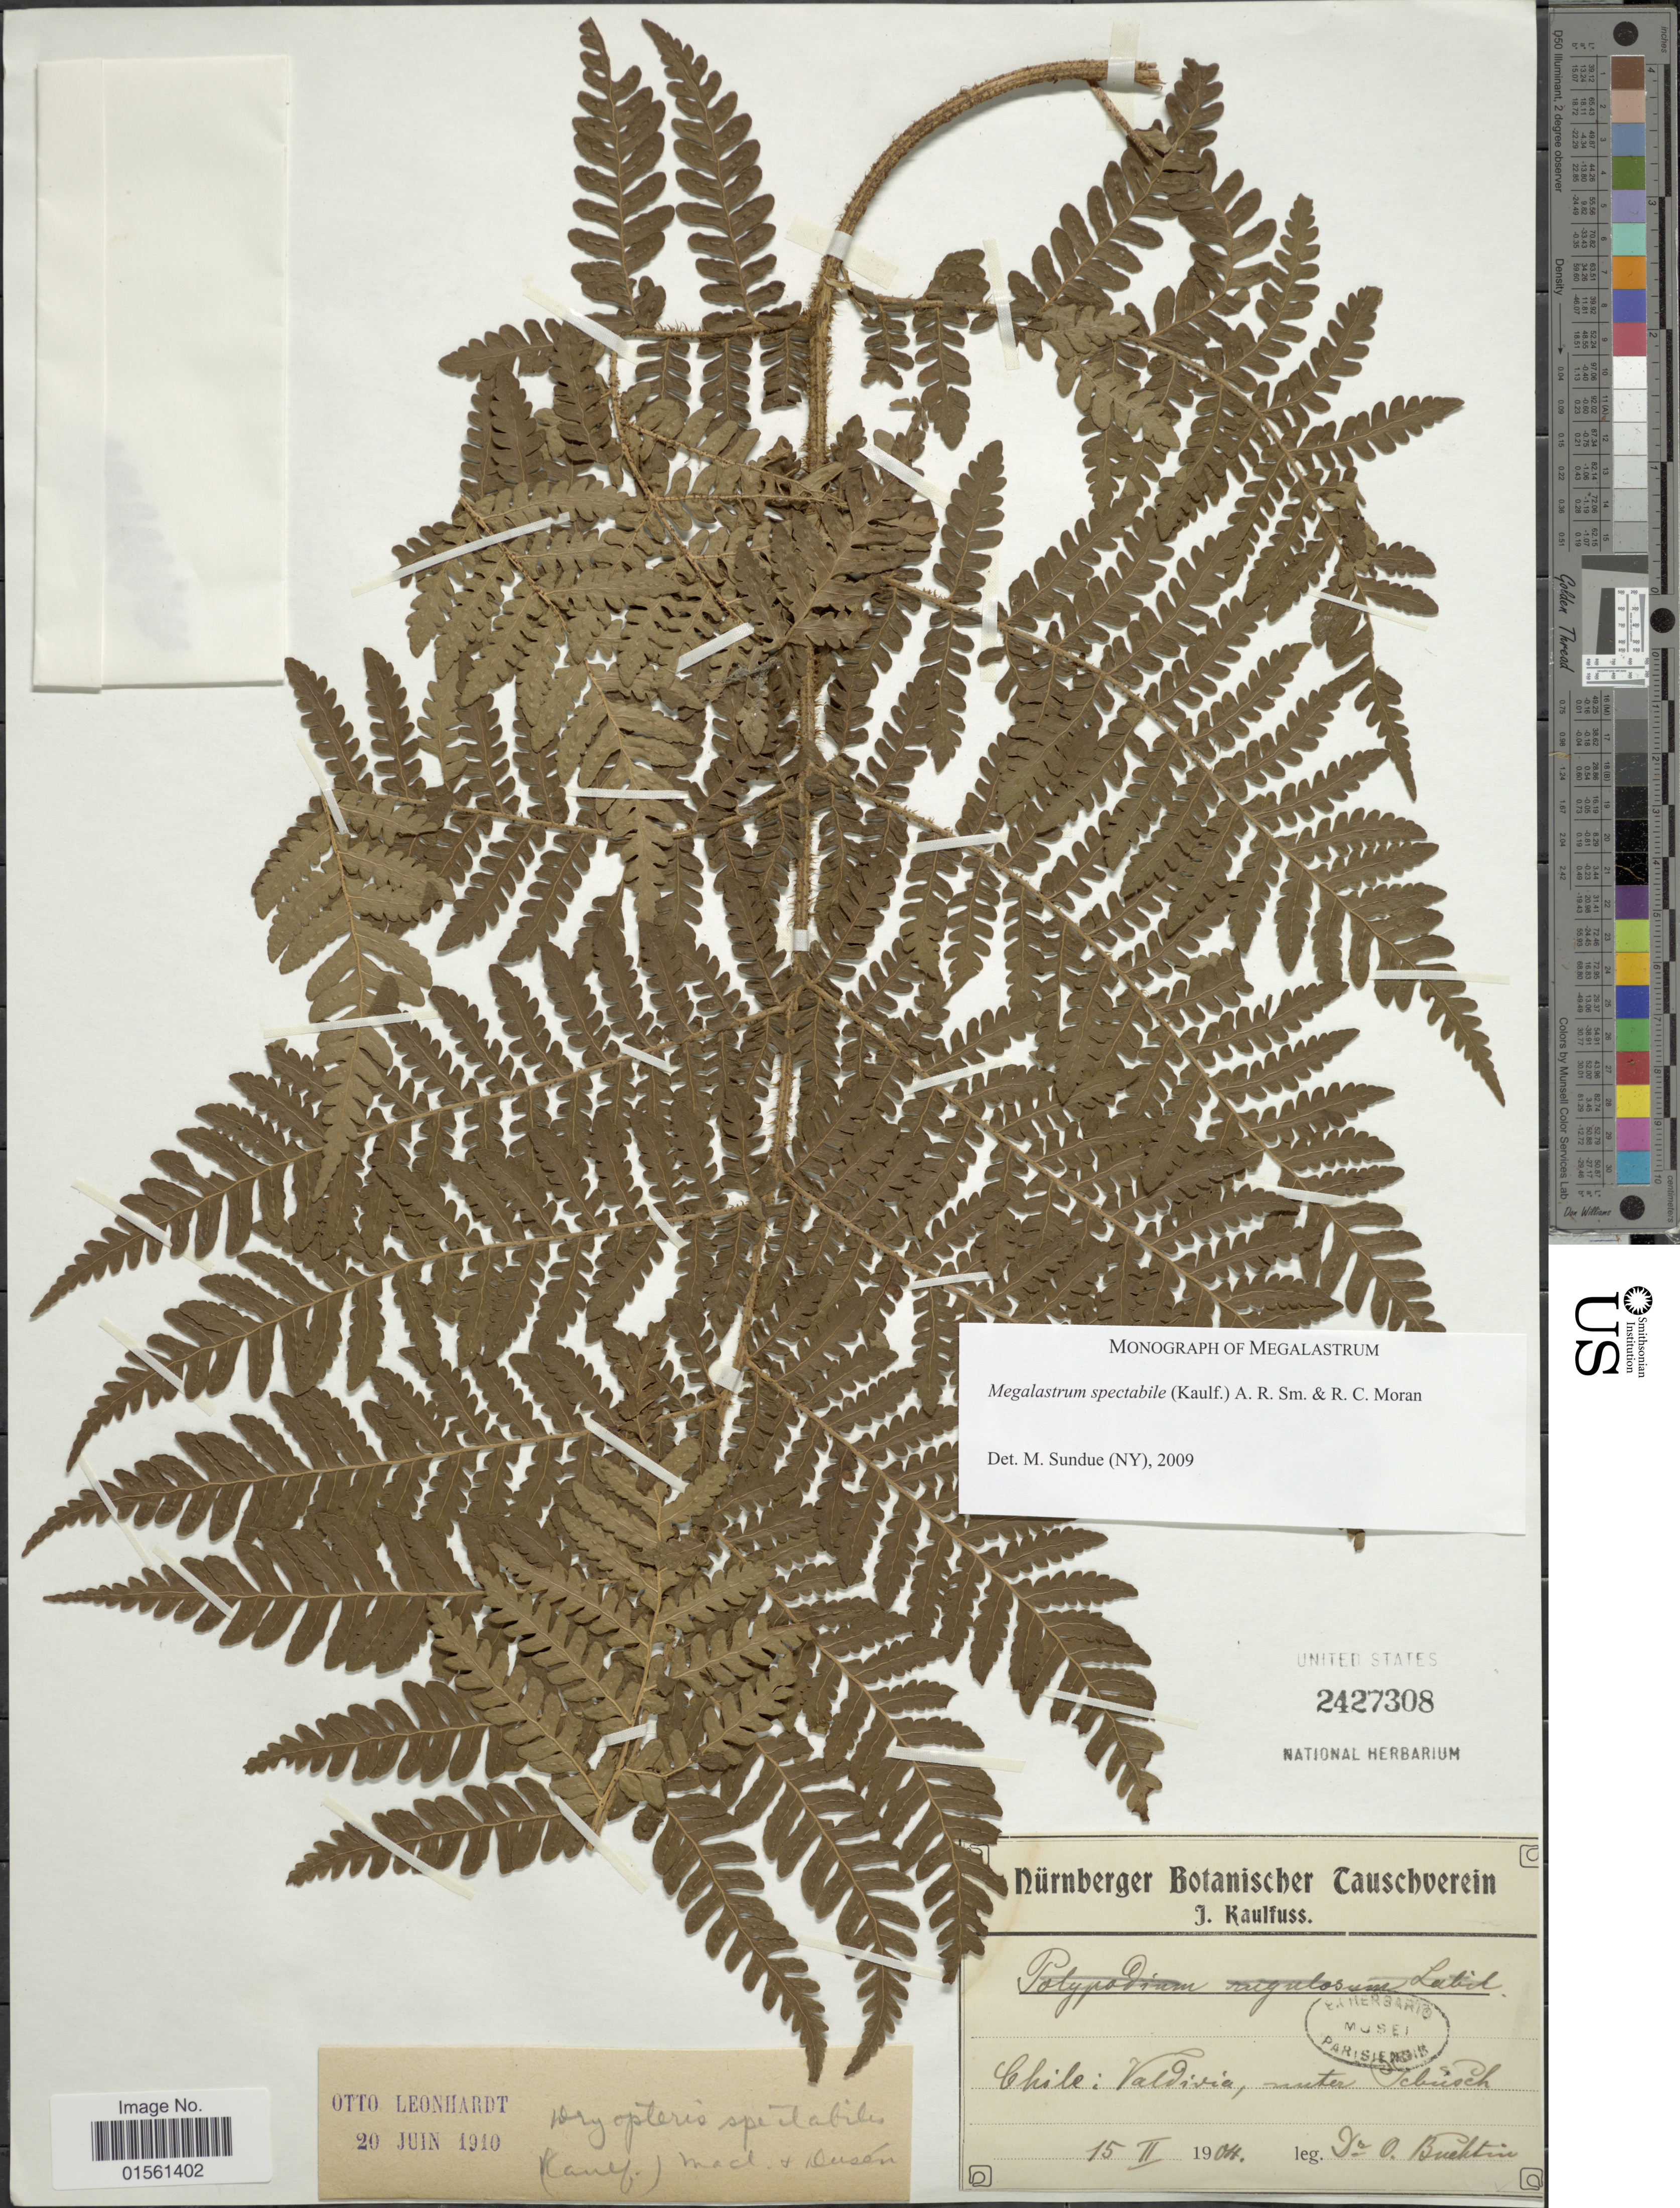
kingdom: Plantae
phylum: Tracheophyta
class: Polypodiopsida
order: Polypodiales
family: Dryopteridaceae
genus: Megalastrum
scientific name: Megalastrum spectabile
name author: (Kaulf.) A.R. Sm. & R.C. Moran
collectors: O. Buchtien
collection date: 1904-02-15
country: Chile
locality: Valdivia, Unter Gebusch.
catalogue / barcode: US 2427308